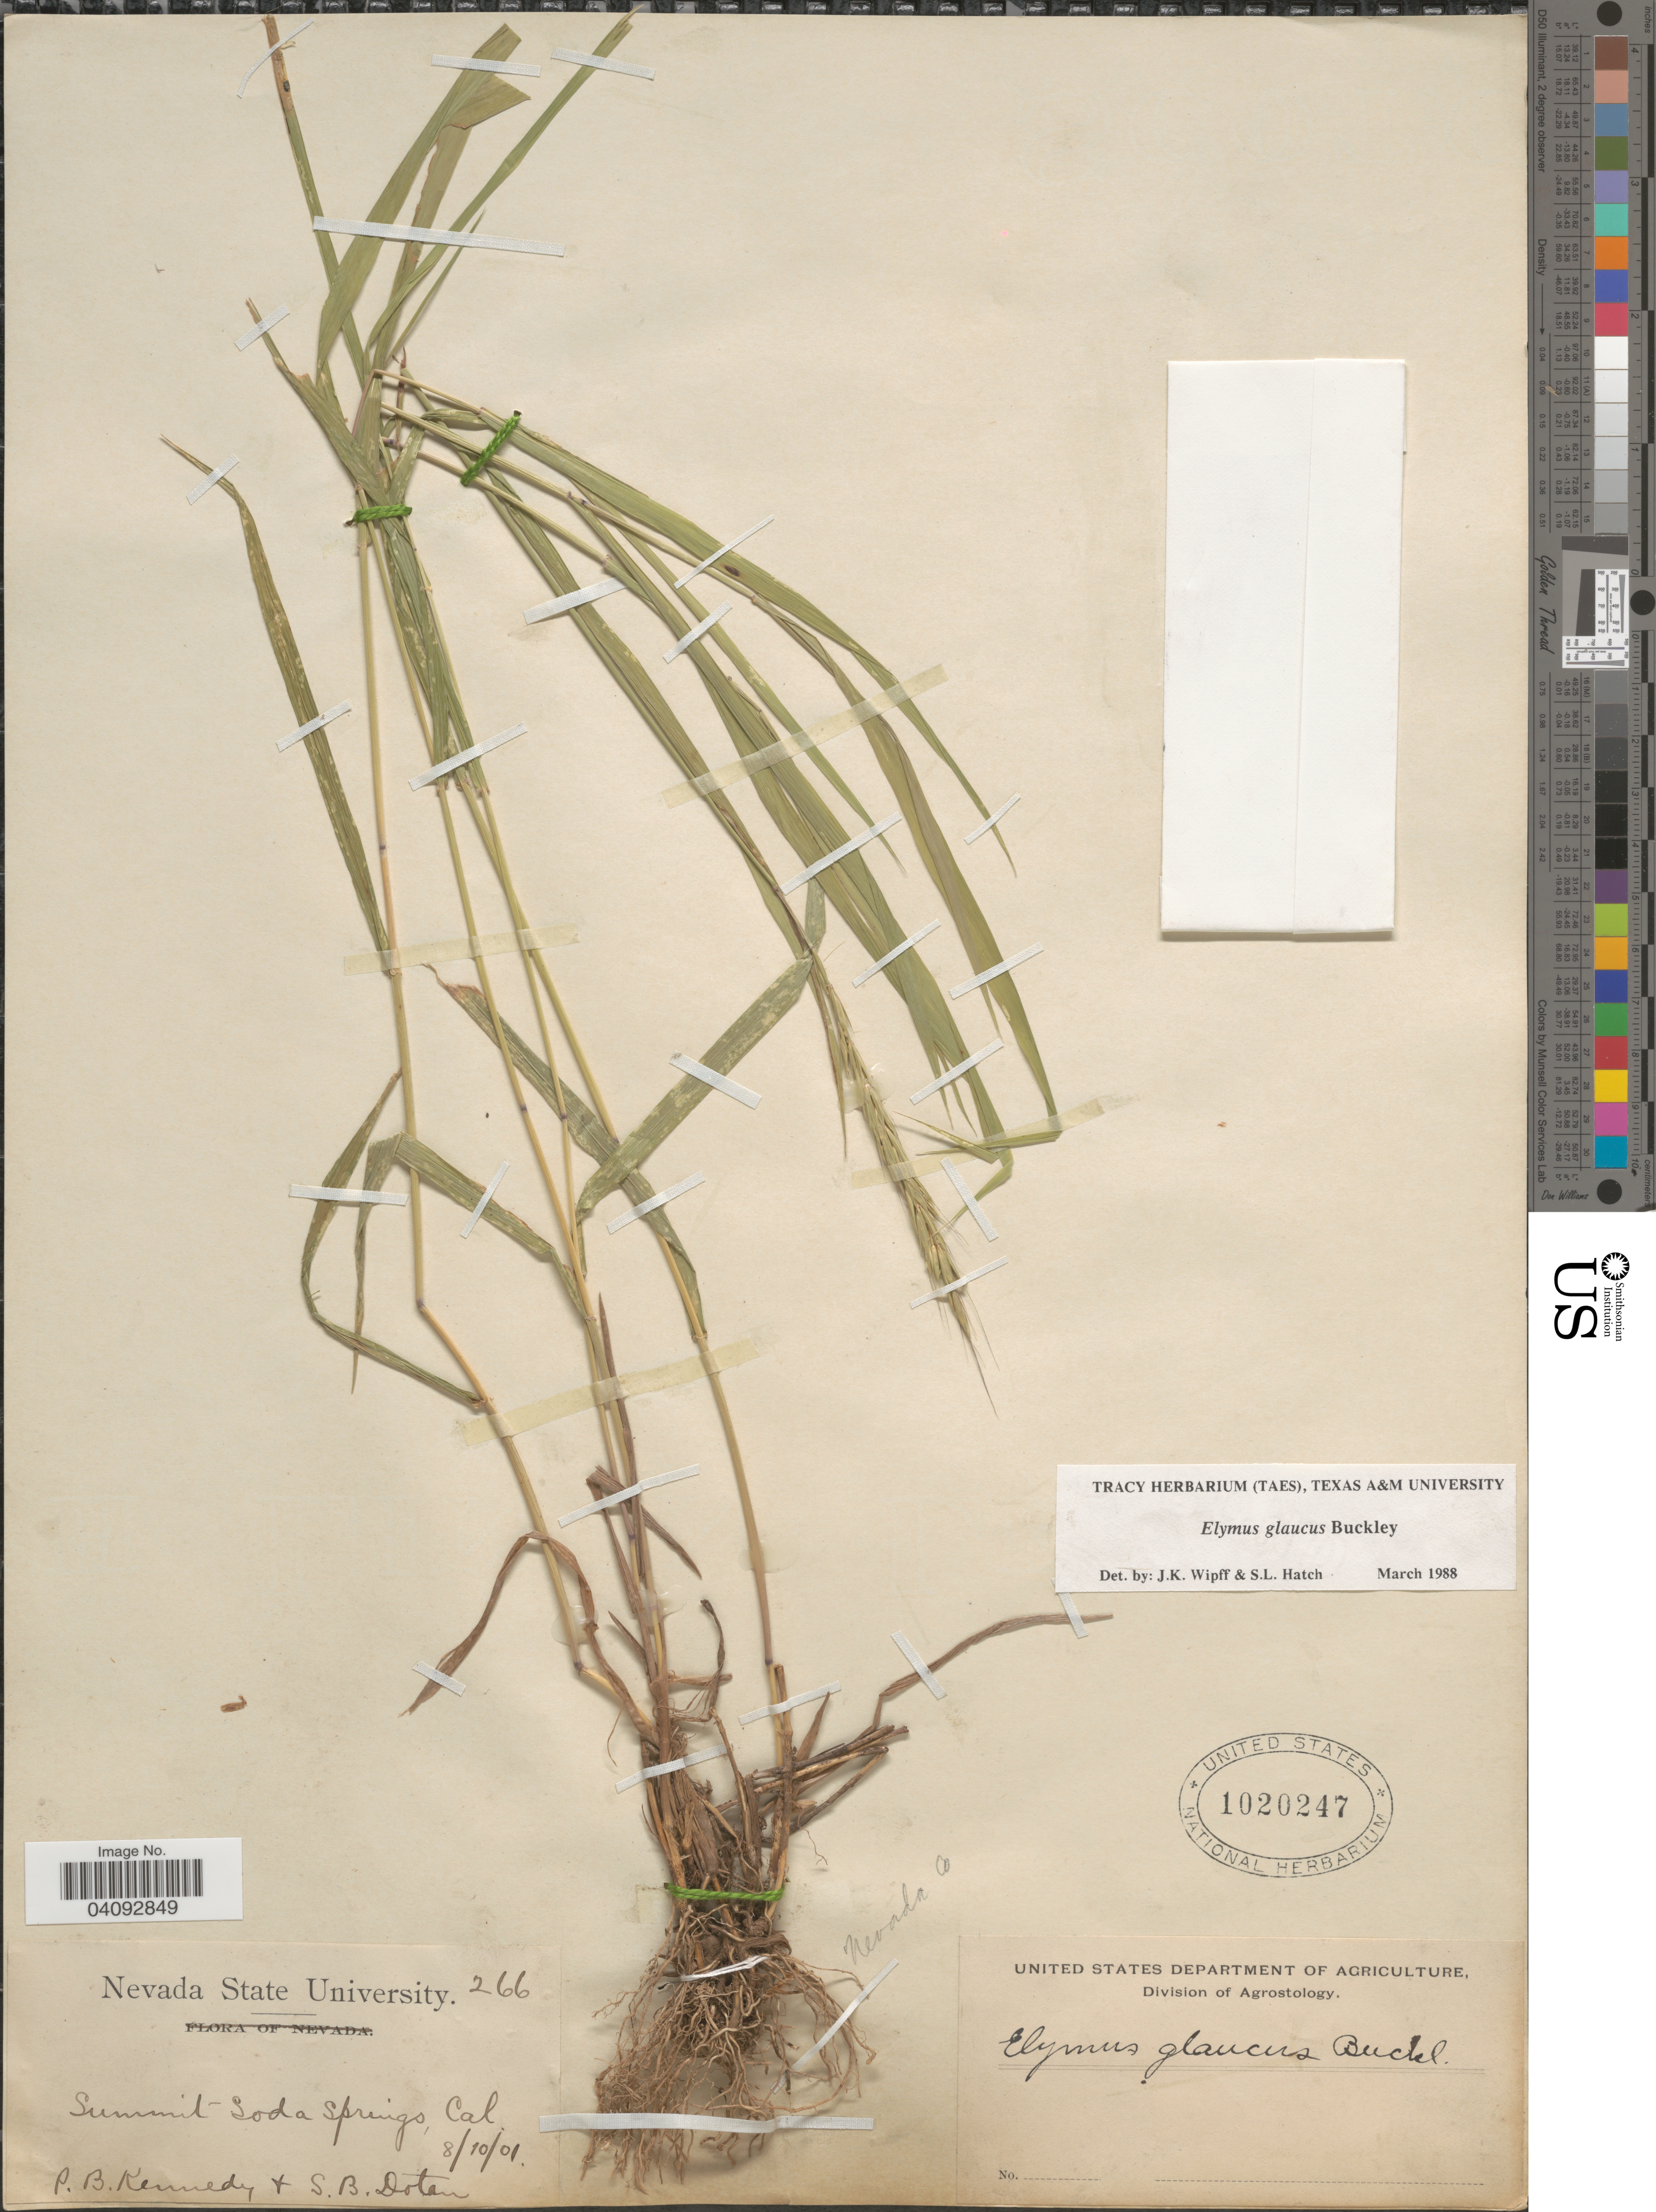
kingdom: Plantae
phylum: Tracheophyta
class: Liliopsida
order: Poales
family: Poaceae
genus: Elymus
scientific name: Elymus glaucus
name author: Buckley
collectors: P. B. Kennedy & S. Dotan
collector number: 266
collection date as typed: Transcribed d/m/y: 10/8/1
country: United States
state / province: California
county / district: Nevada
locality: Nevada Co. Summit Soda Springs.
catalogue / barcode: US 1020247